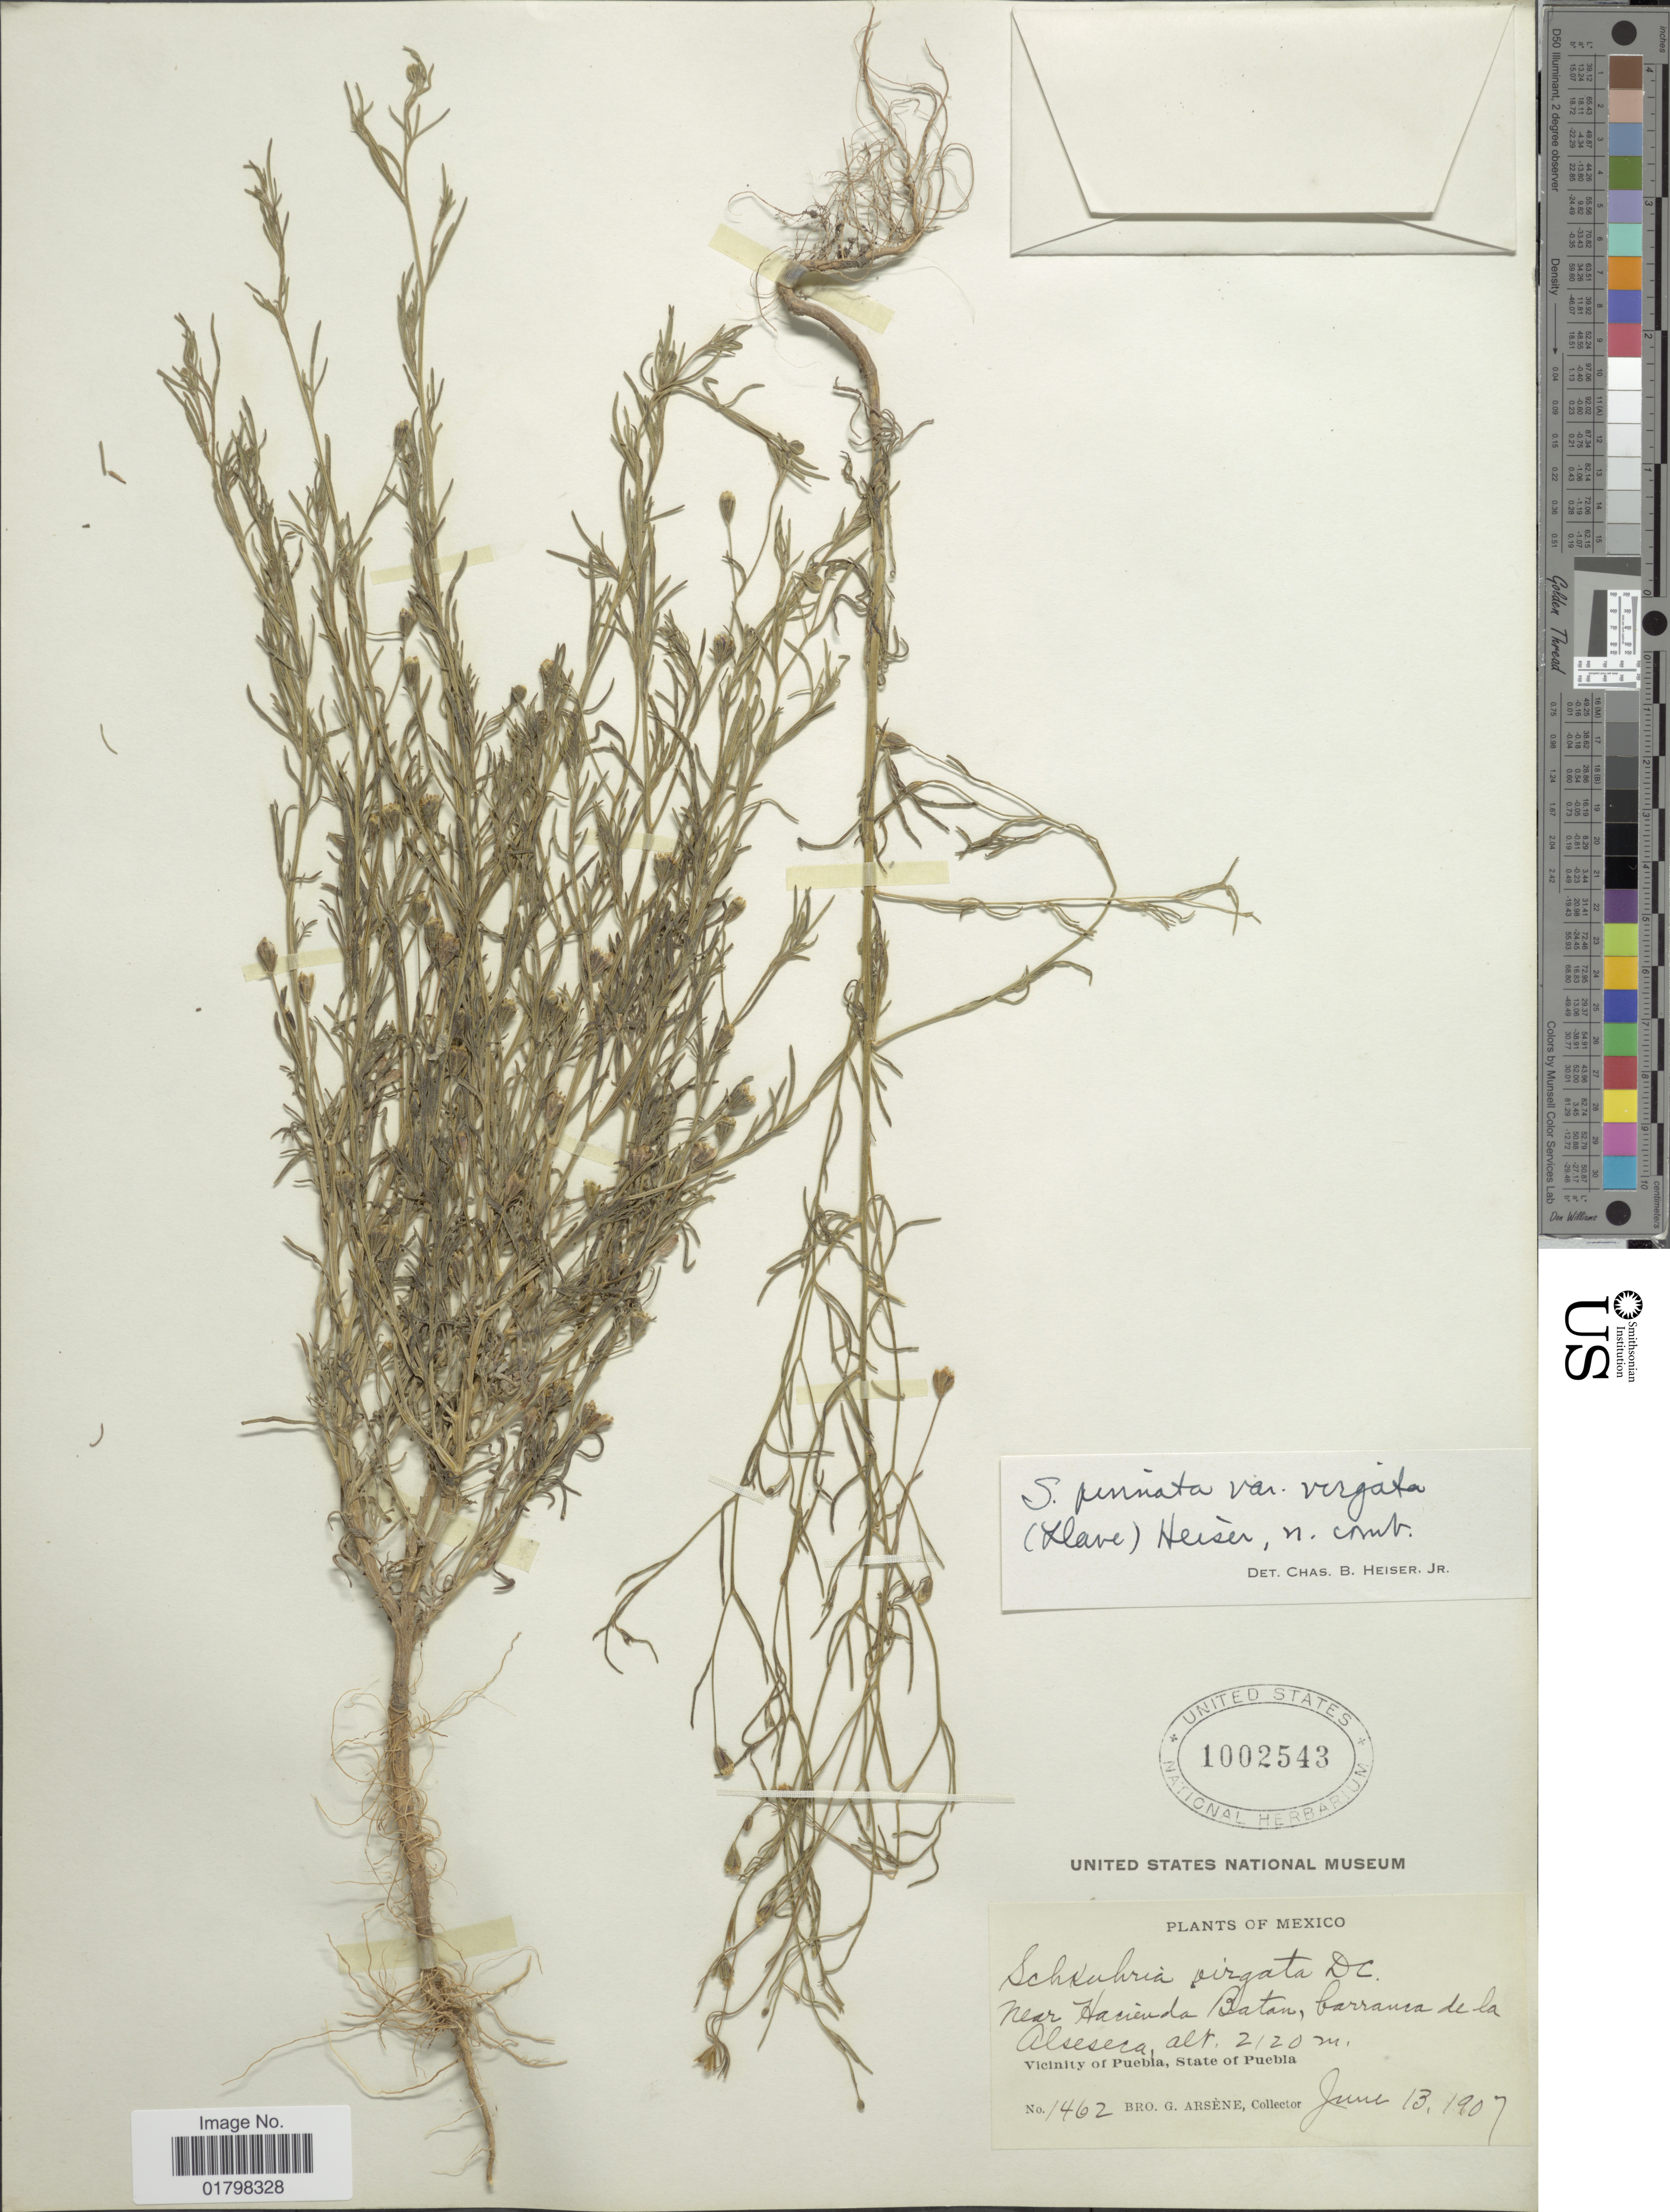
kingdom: Plantae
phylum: Tracheophyta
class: Magnoliopsida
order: Asterales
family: Asteraceae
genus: Schkuhria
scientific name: Schkuhria pinnata var. virgata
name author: (La Llave ex La Llave) Heiser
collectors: Bro. G. Arsène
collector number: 1462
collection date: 1907-06-13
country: Mexico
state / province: Puebla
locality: Near Hacienda Batan, barranca de la Alseseca, vicinity of Puebla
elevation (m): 2120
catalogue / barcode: US 1002543